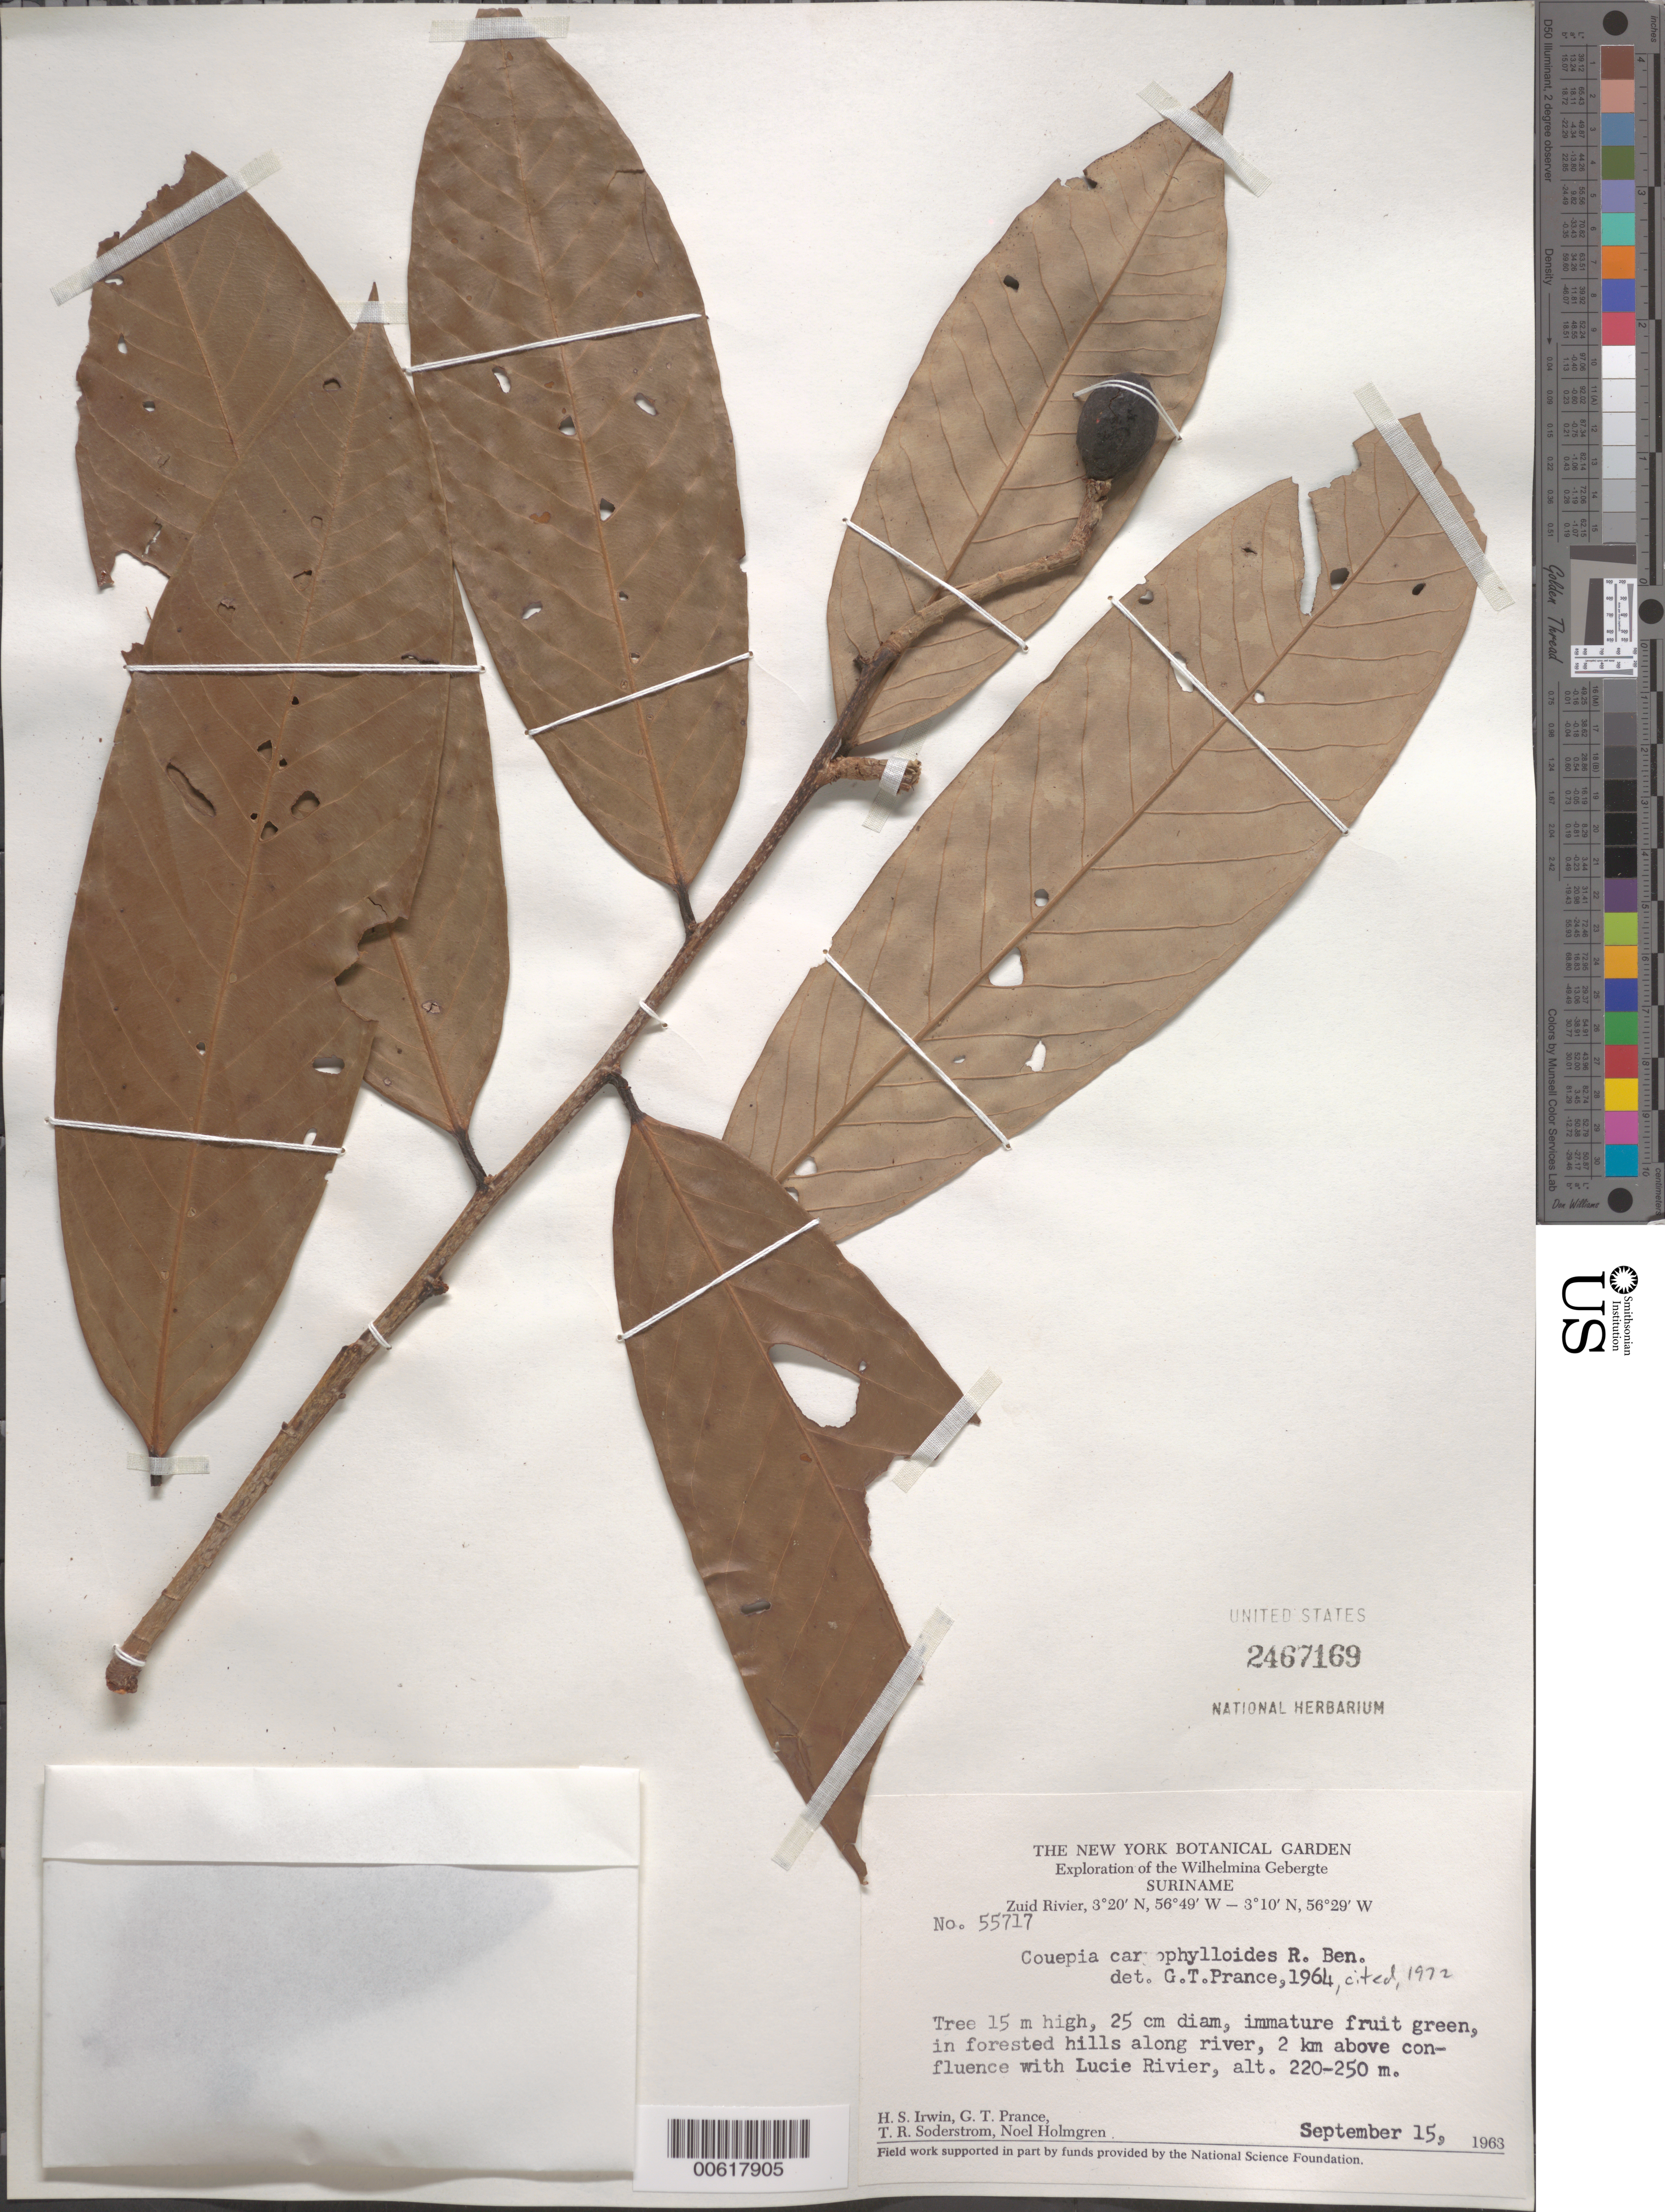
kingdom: Plantae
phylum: Tracheophyta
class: Magnoliopsida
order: Malpighiales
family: Chrysobalanaceae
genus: Couepia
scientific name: Couepia caryophylloides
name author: Benoist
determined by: Prance, G. T.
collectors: H. Irwin, G. T. Prance, T. R. Soderstrom & N. H. Holmgren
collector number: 55717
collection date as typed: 15-Sep-63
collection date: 1963-09-15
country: Suriname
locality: Zuid River, 2 km above confluence with Lucie R., Wilhelmina Gebergte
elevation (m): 220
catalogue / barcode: US 2467169